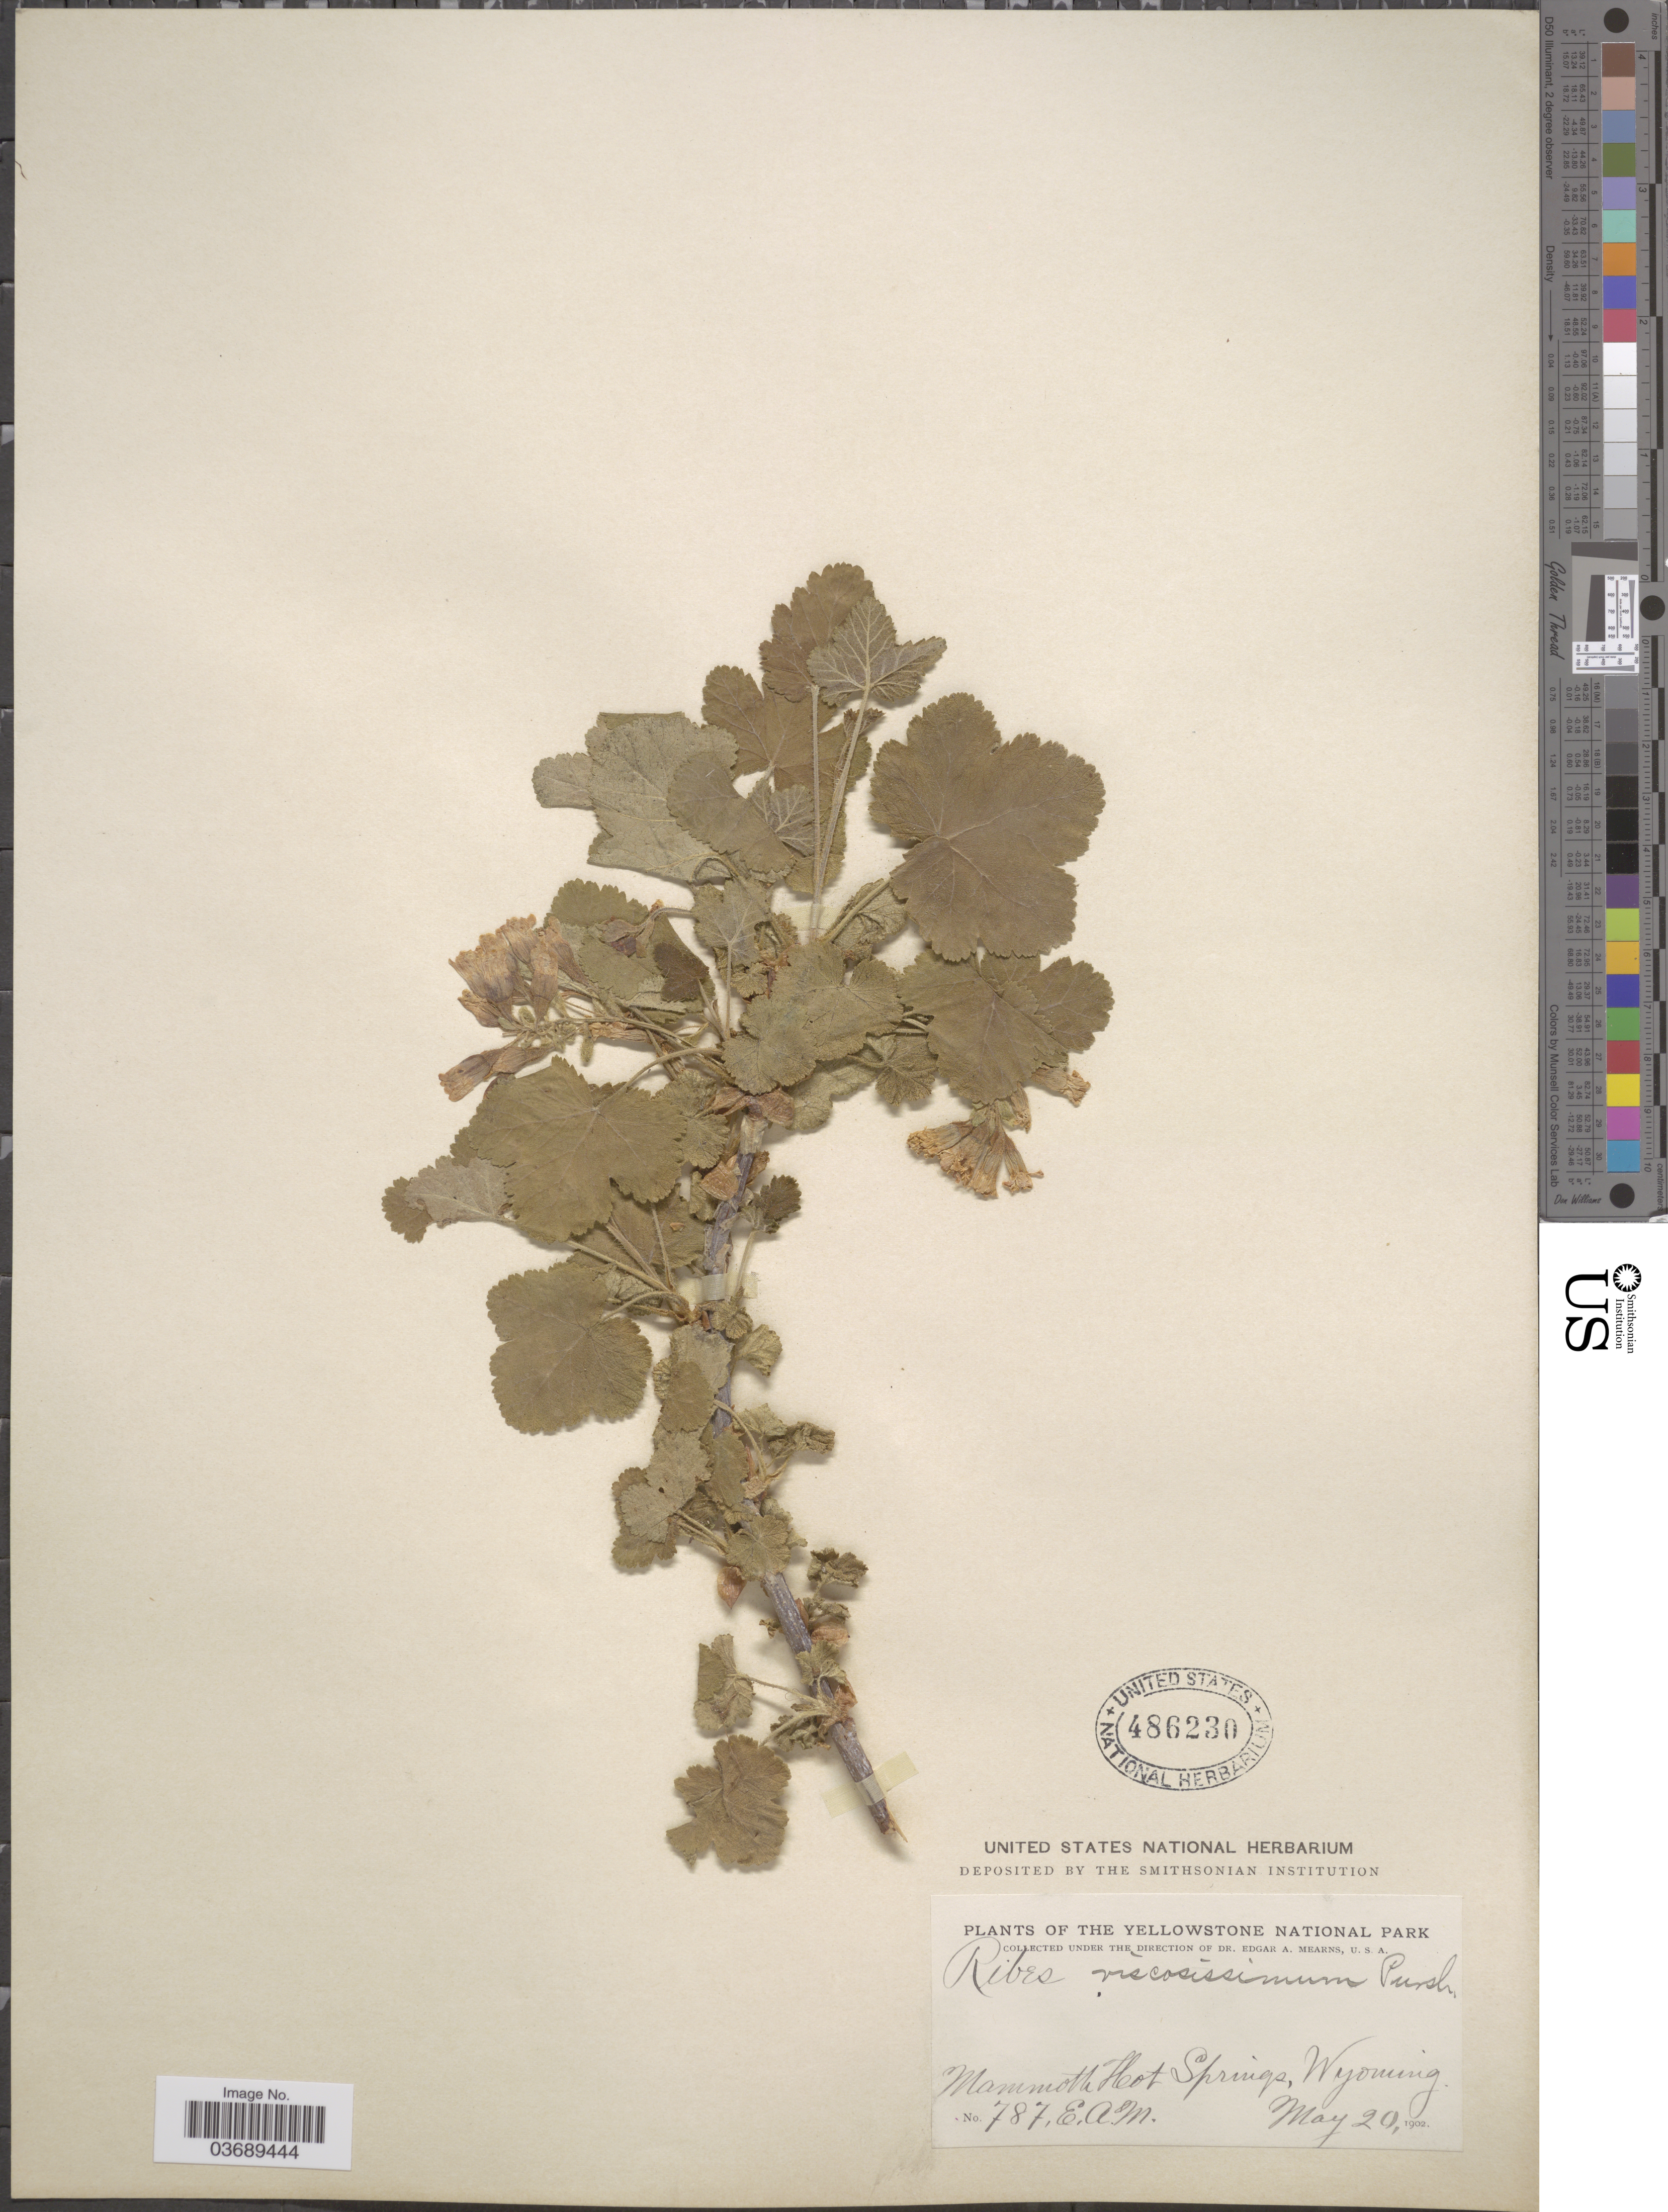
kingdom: Plantae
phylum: Tracheophyta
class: Magnoliopsida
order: Saxifragales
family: Grossulariaceae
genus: Ribes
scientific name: Ribes viscosissimum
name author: Pursh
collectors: E. A. Mearns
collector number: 787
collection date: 1902-05-20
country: United States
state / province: Wyoming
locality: The Yellowstone National Park. Mammoth Hot Springs.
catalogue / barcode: US 486230